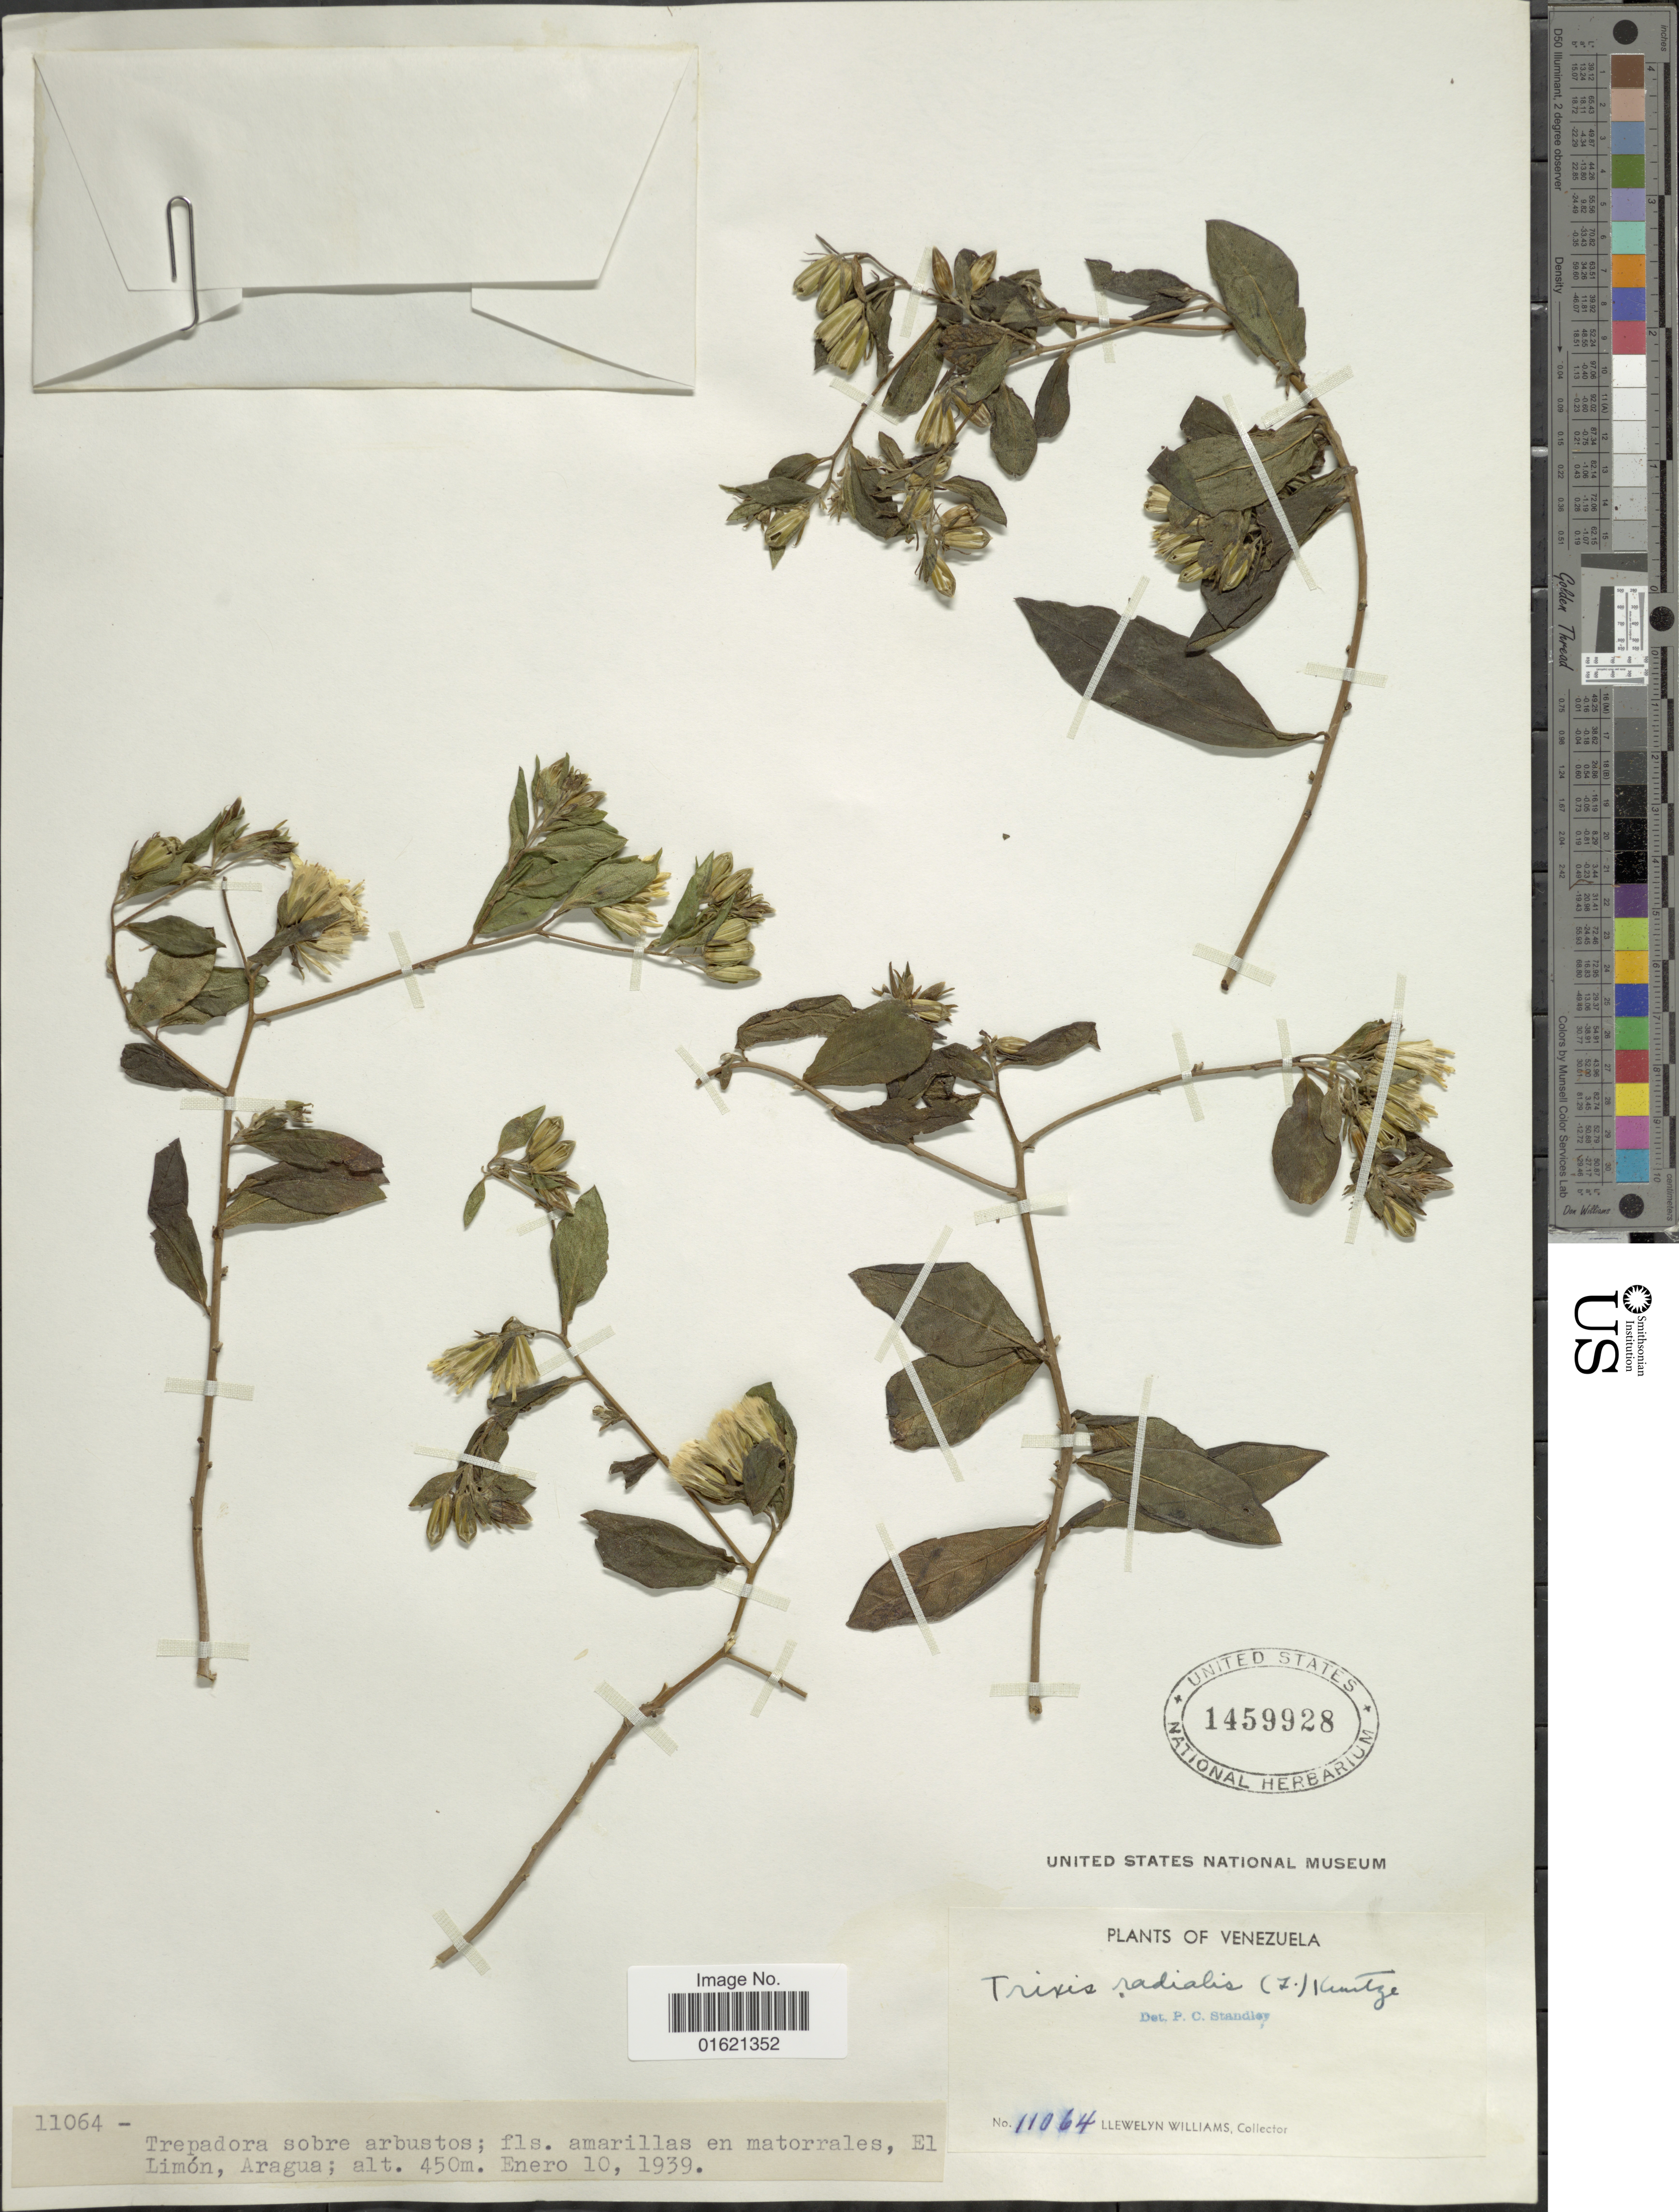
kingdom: Plantae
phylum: Tracheophyta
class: Magnoliopsida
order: Asterales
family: Asteraceae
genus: Trixis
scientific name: Trixis inula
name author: Crantz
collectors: Ll. Williams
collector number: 11064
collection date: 1939-01-10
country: Venezuela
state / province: Aragua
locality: Trepadora sobre arbustos: Fls amarillas en matorrales. El Limon, Aragua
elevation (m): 450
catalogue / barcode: US 1459928